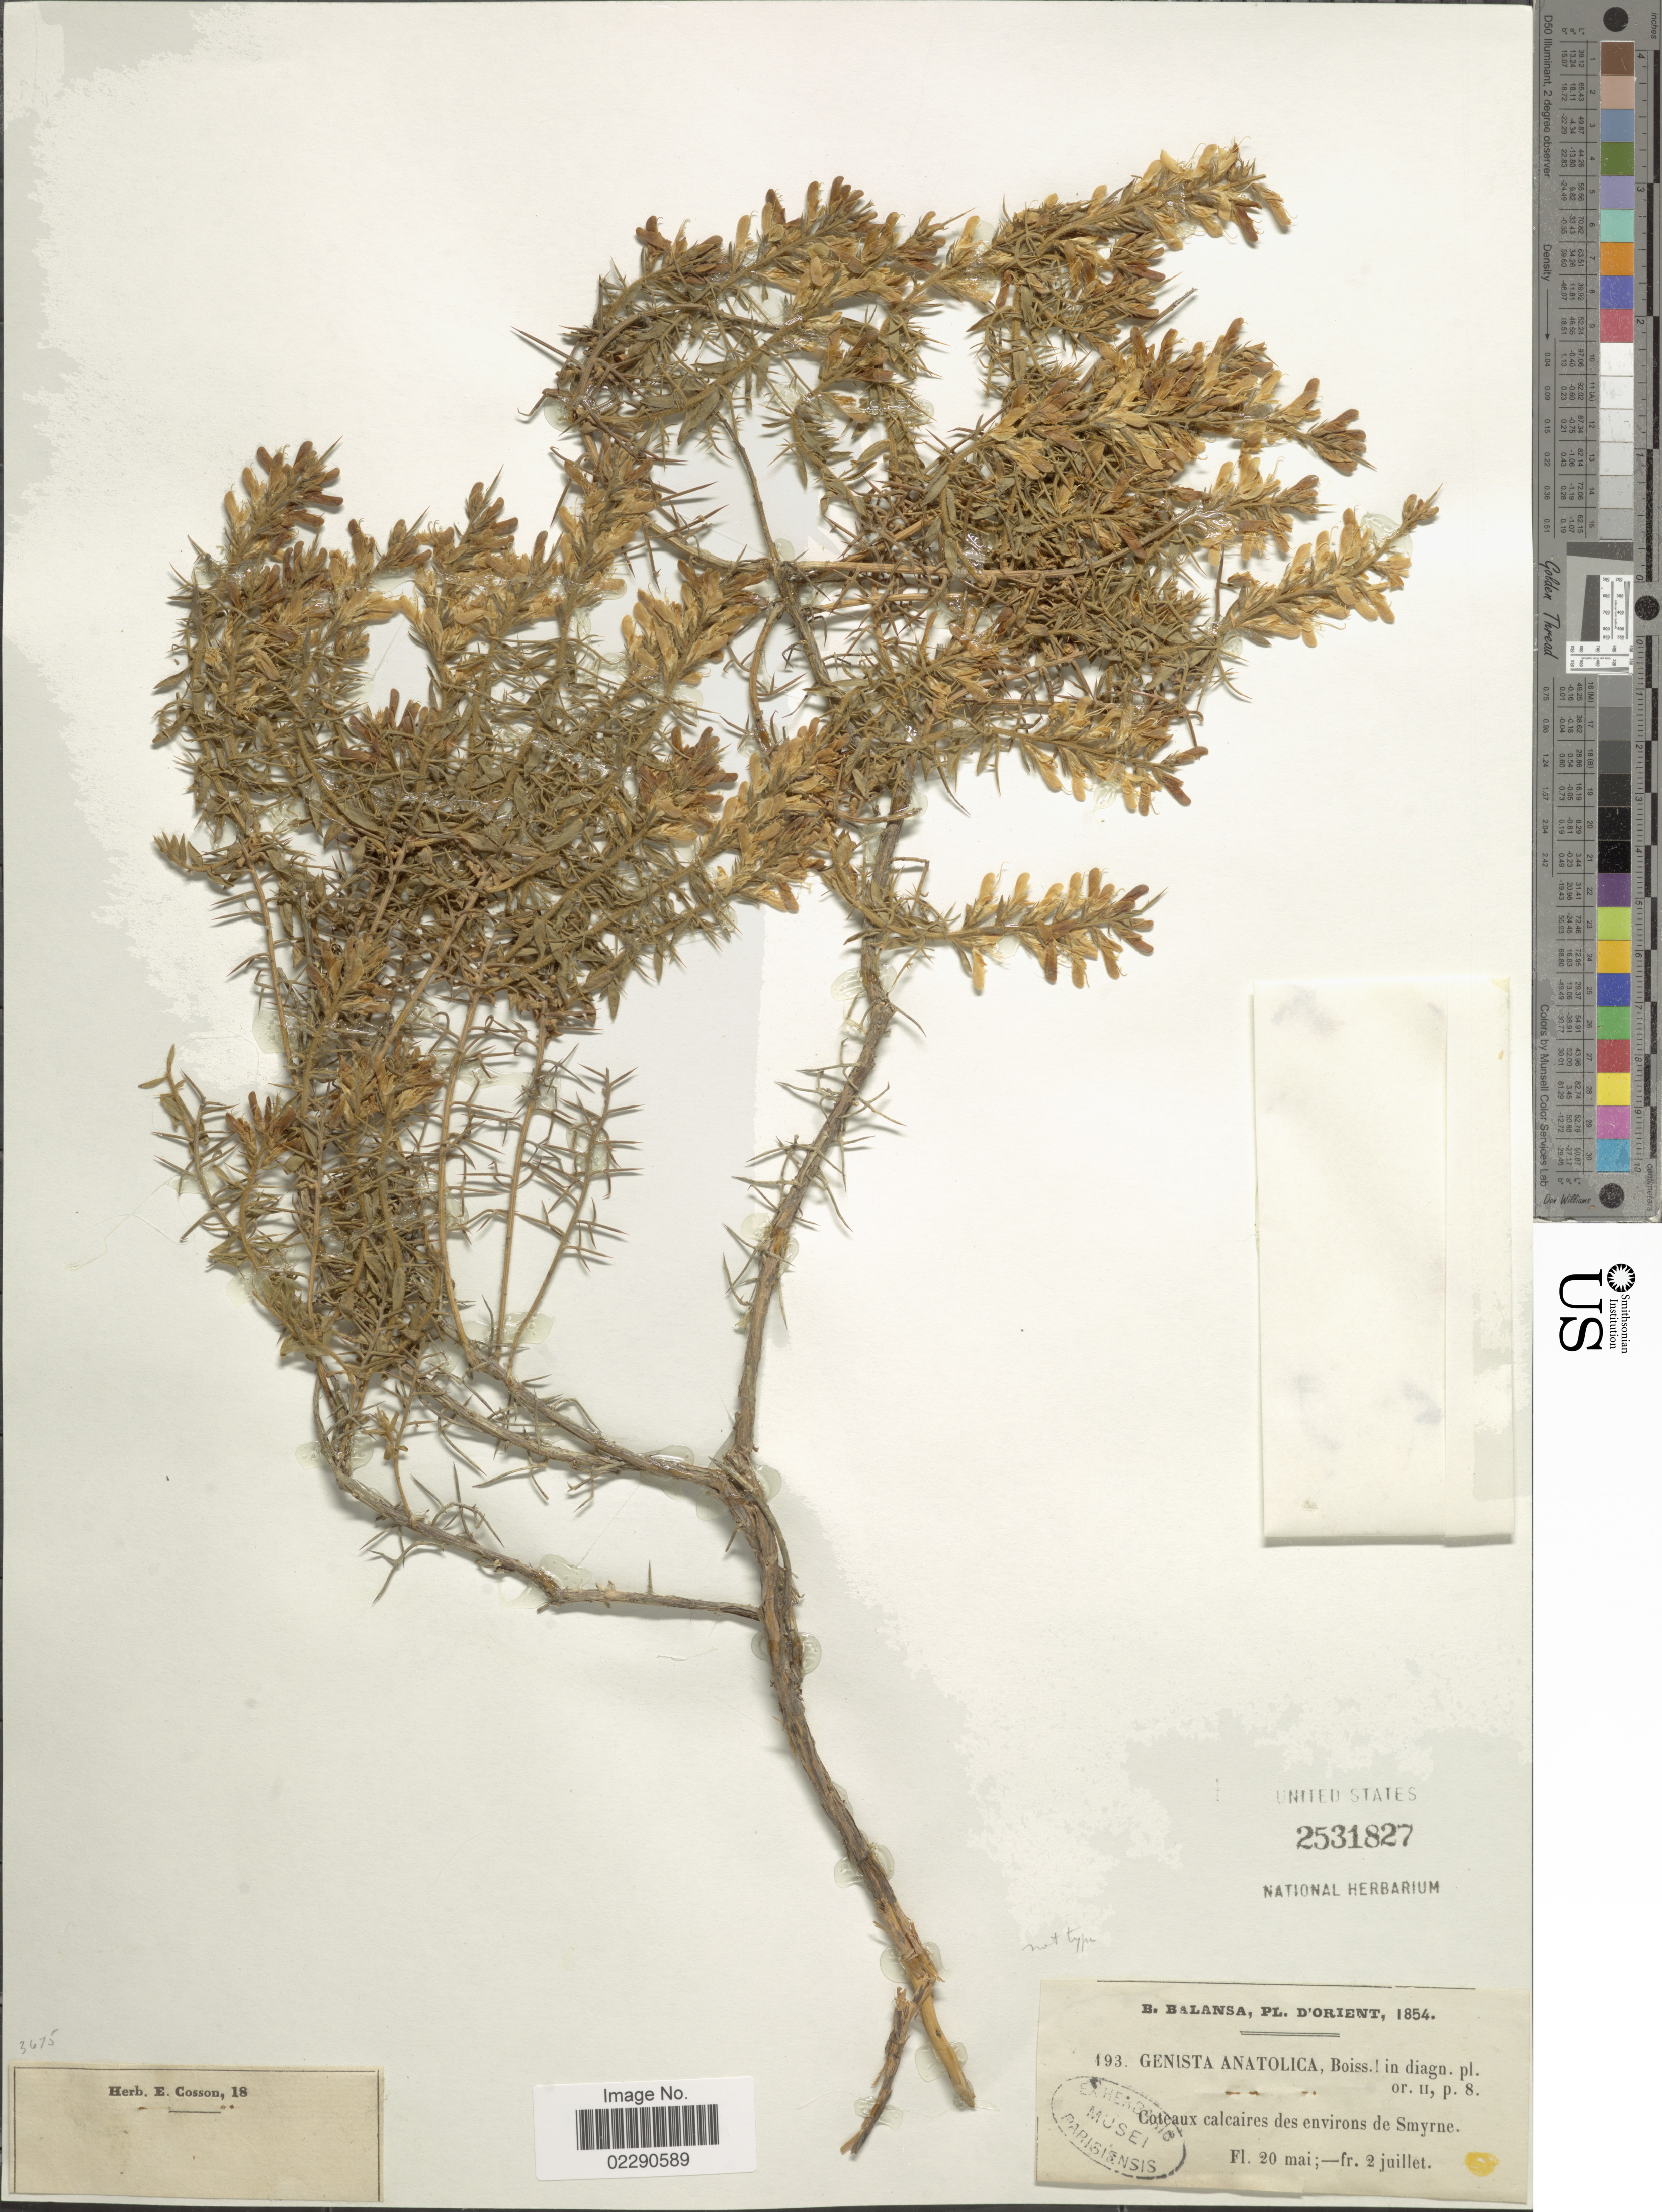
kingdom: Plantae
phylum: Tracheophyta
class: Magnoliopsida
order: Fabales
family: Fabaceae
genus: Genista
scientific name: Genista anatolica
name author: Boiss.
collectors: B. Balansa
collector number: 193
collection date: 1854-05-20/1854-07-02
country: Turkey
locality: Orient, environs de Smyrne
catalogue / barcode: US 2531827